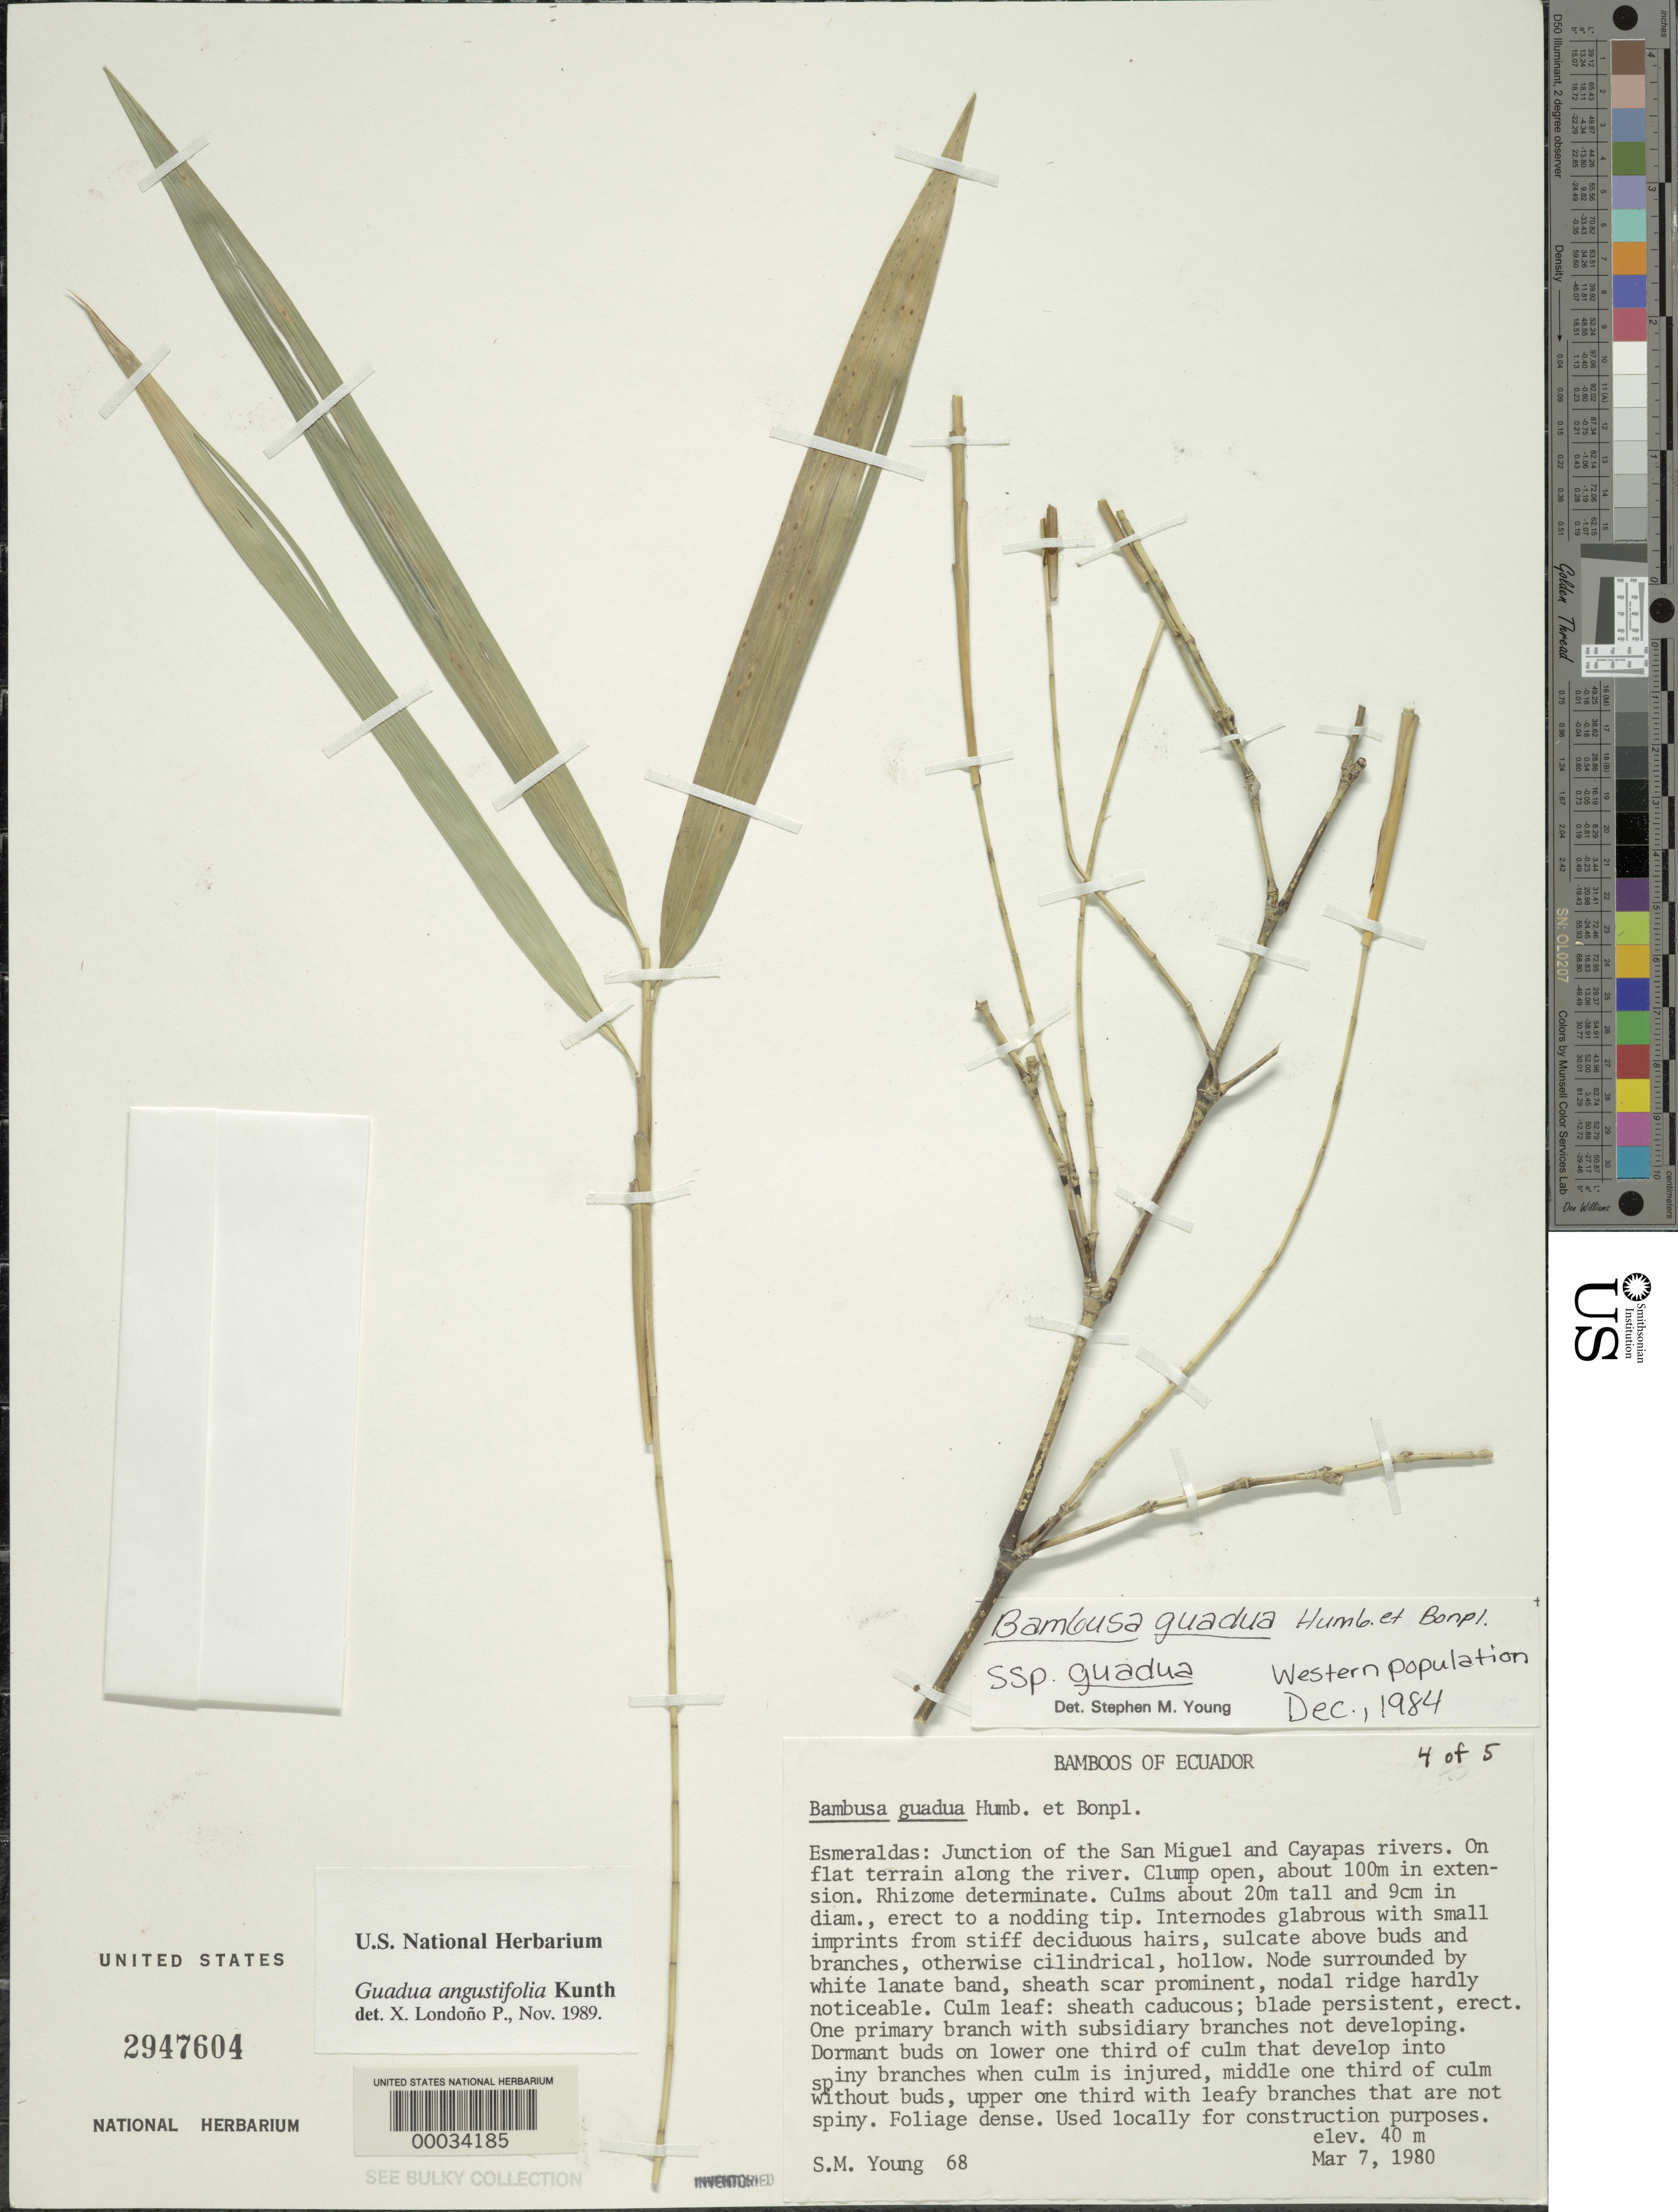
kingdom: Plantae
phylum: Tracheophyta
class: Liliopsida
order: Poales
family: Poaceae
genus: Guadua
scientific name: Guadua angustifolia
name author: Kunth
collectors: S. Young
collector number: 68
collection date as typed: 07 Mar 1980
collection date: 1980-03-07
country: Ecuador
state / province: Esmeraldas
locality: Sal Miguel-Cayapas River jct.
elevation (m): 40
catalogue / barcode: US 2947604